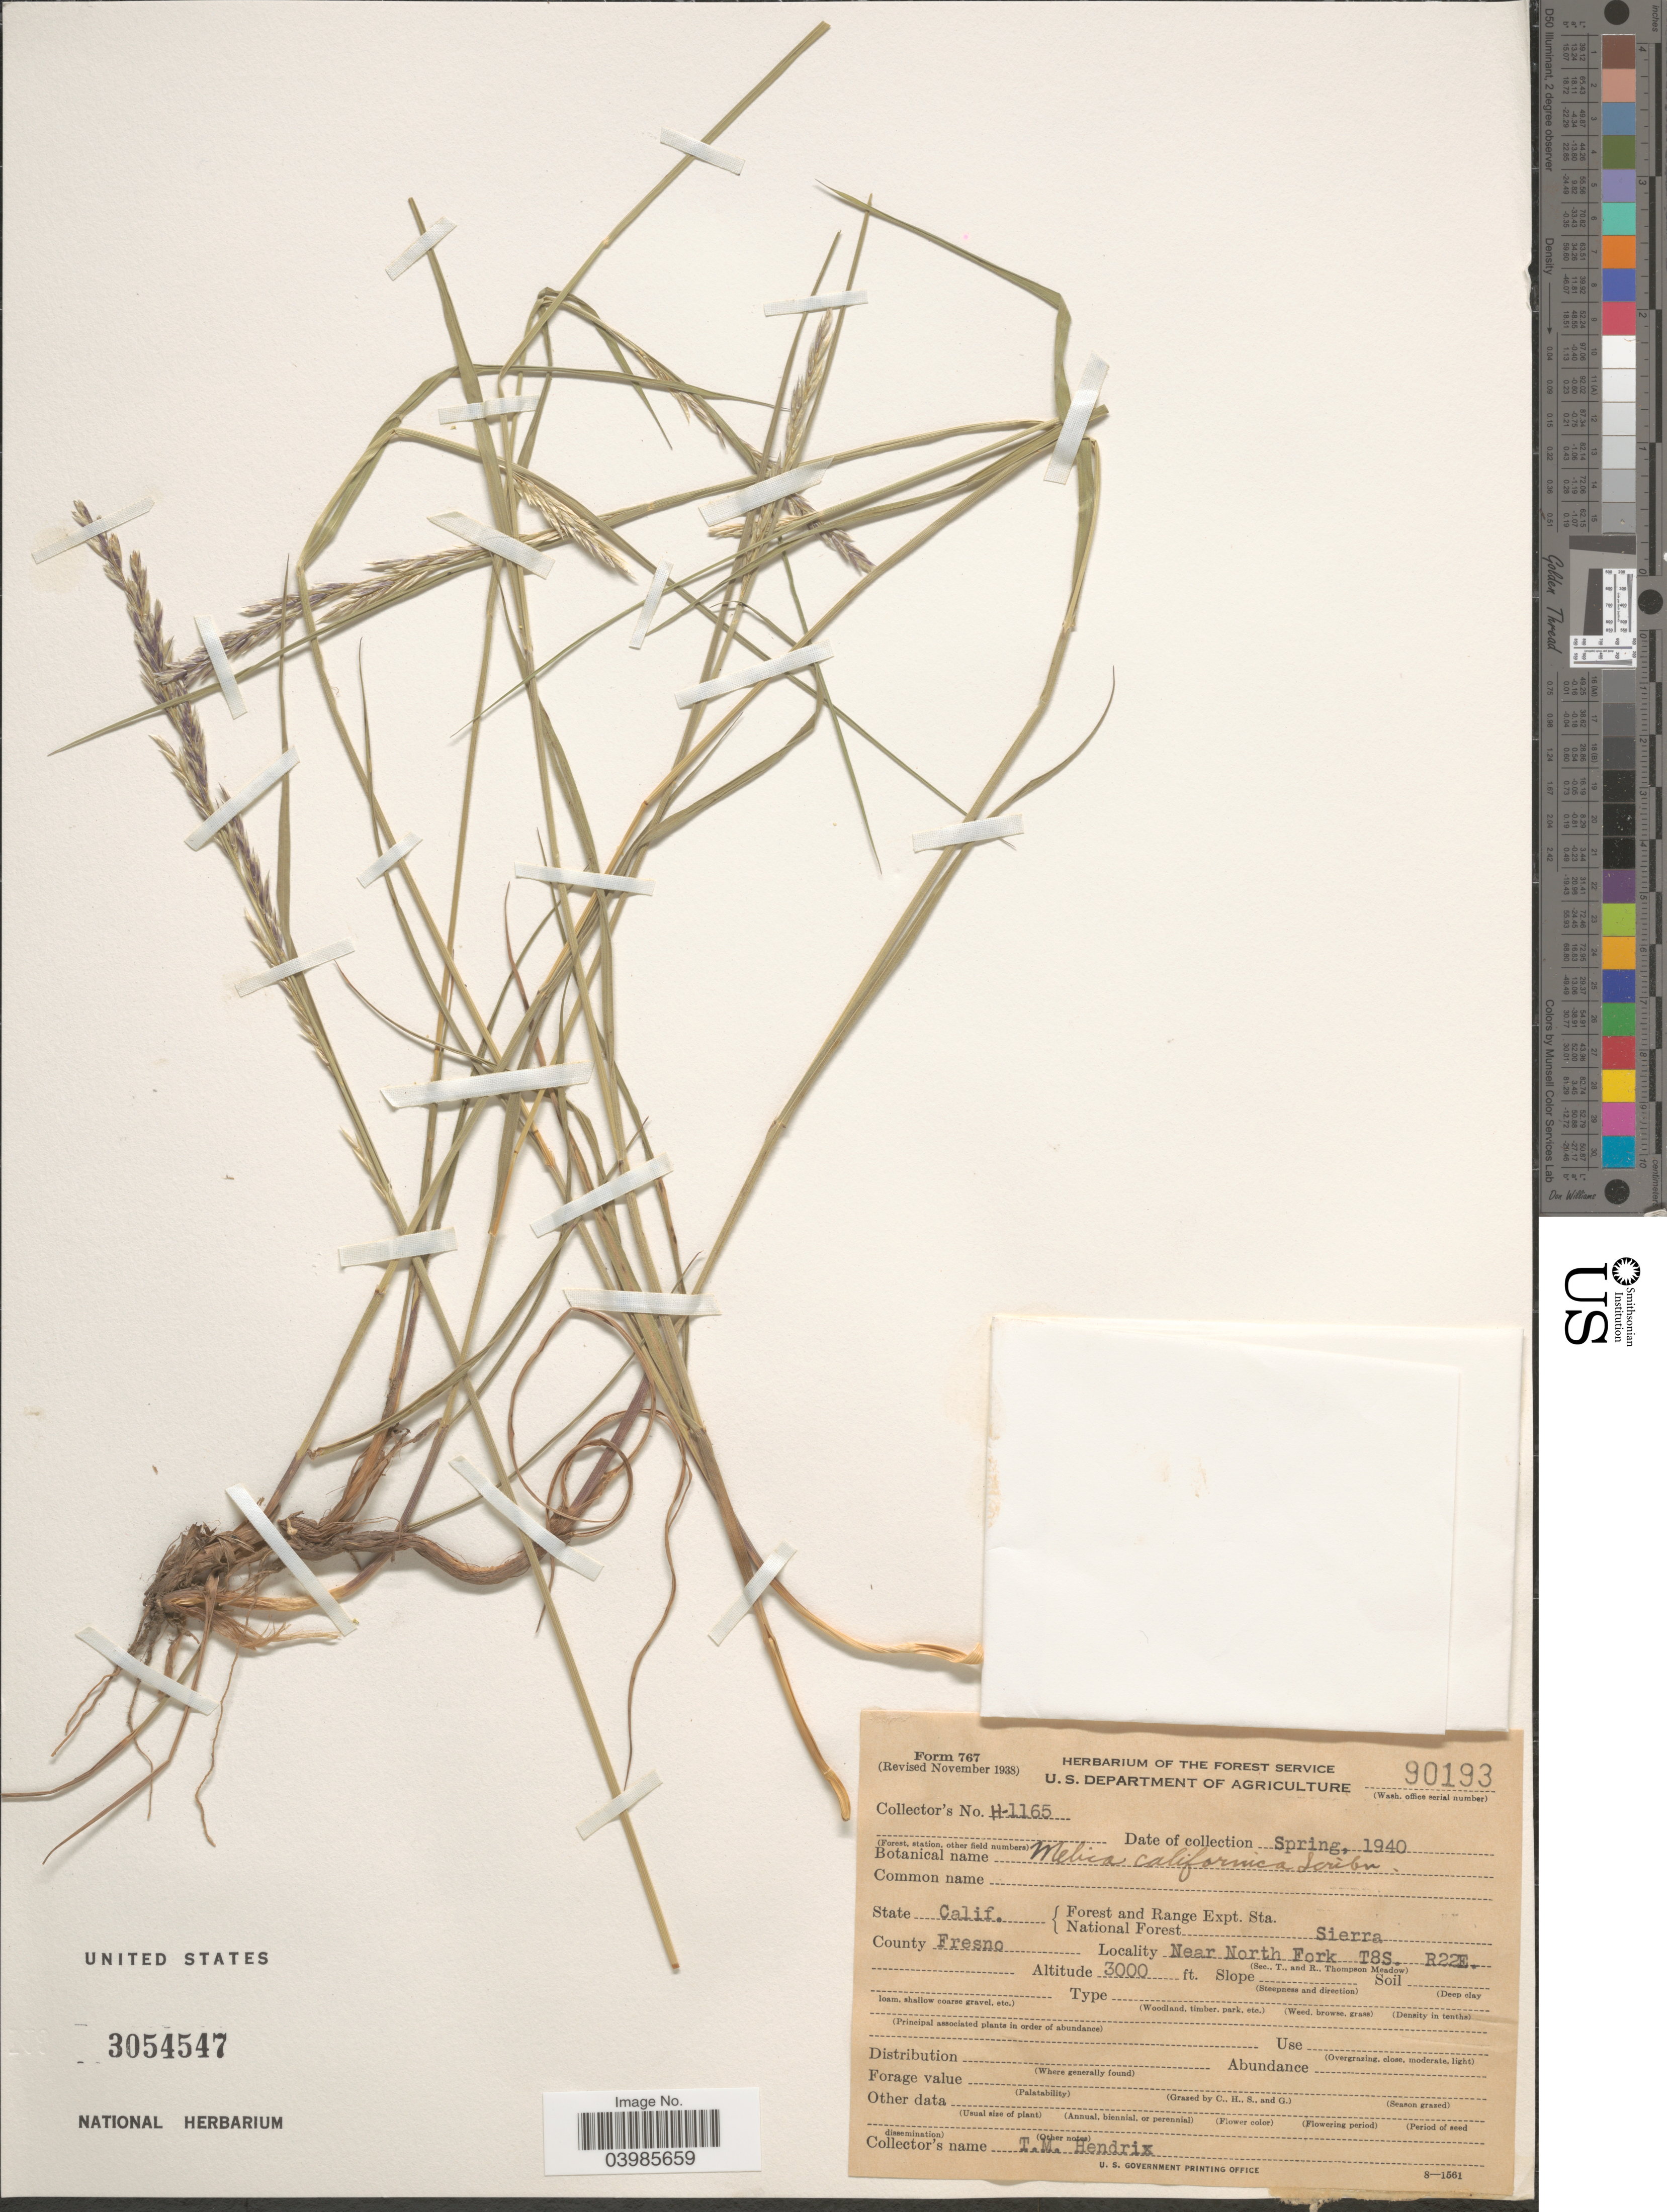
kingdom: Plantae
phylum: Tracheophyta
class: Liliopsida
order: Poales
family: Poaceae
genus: Melica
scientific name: Melica californica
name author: Scribn.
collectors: T. Hendrix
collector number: H-1165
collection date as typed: Spring, 1940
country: United States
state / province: California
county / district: Fresno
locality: County Fresno. Near North Fork T8S. R22E.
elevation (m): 914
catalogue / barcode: US 3054547